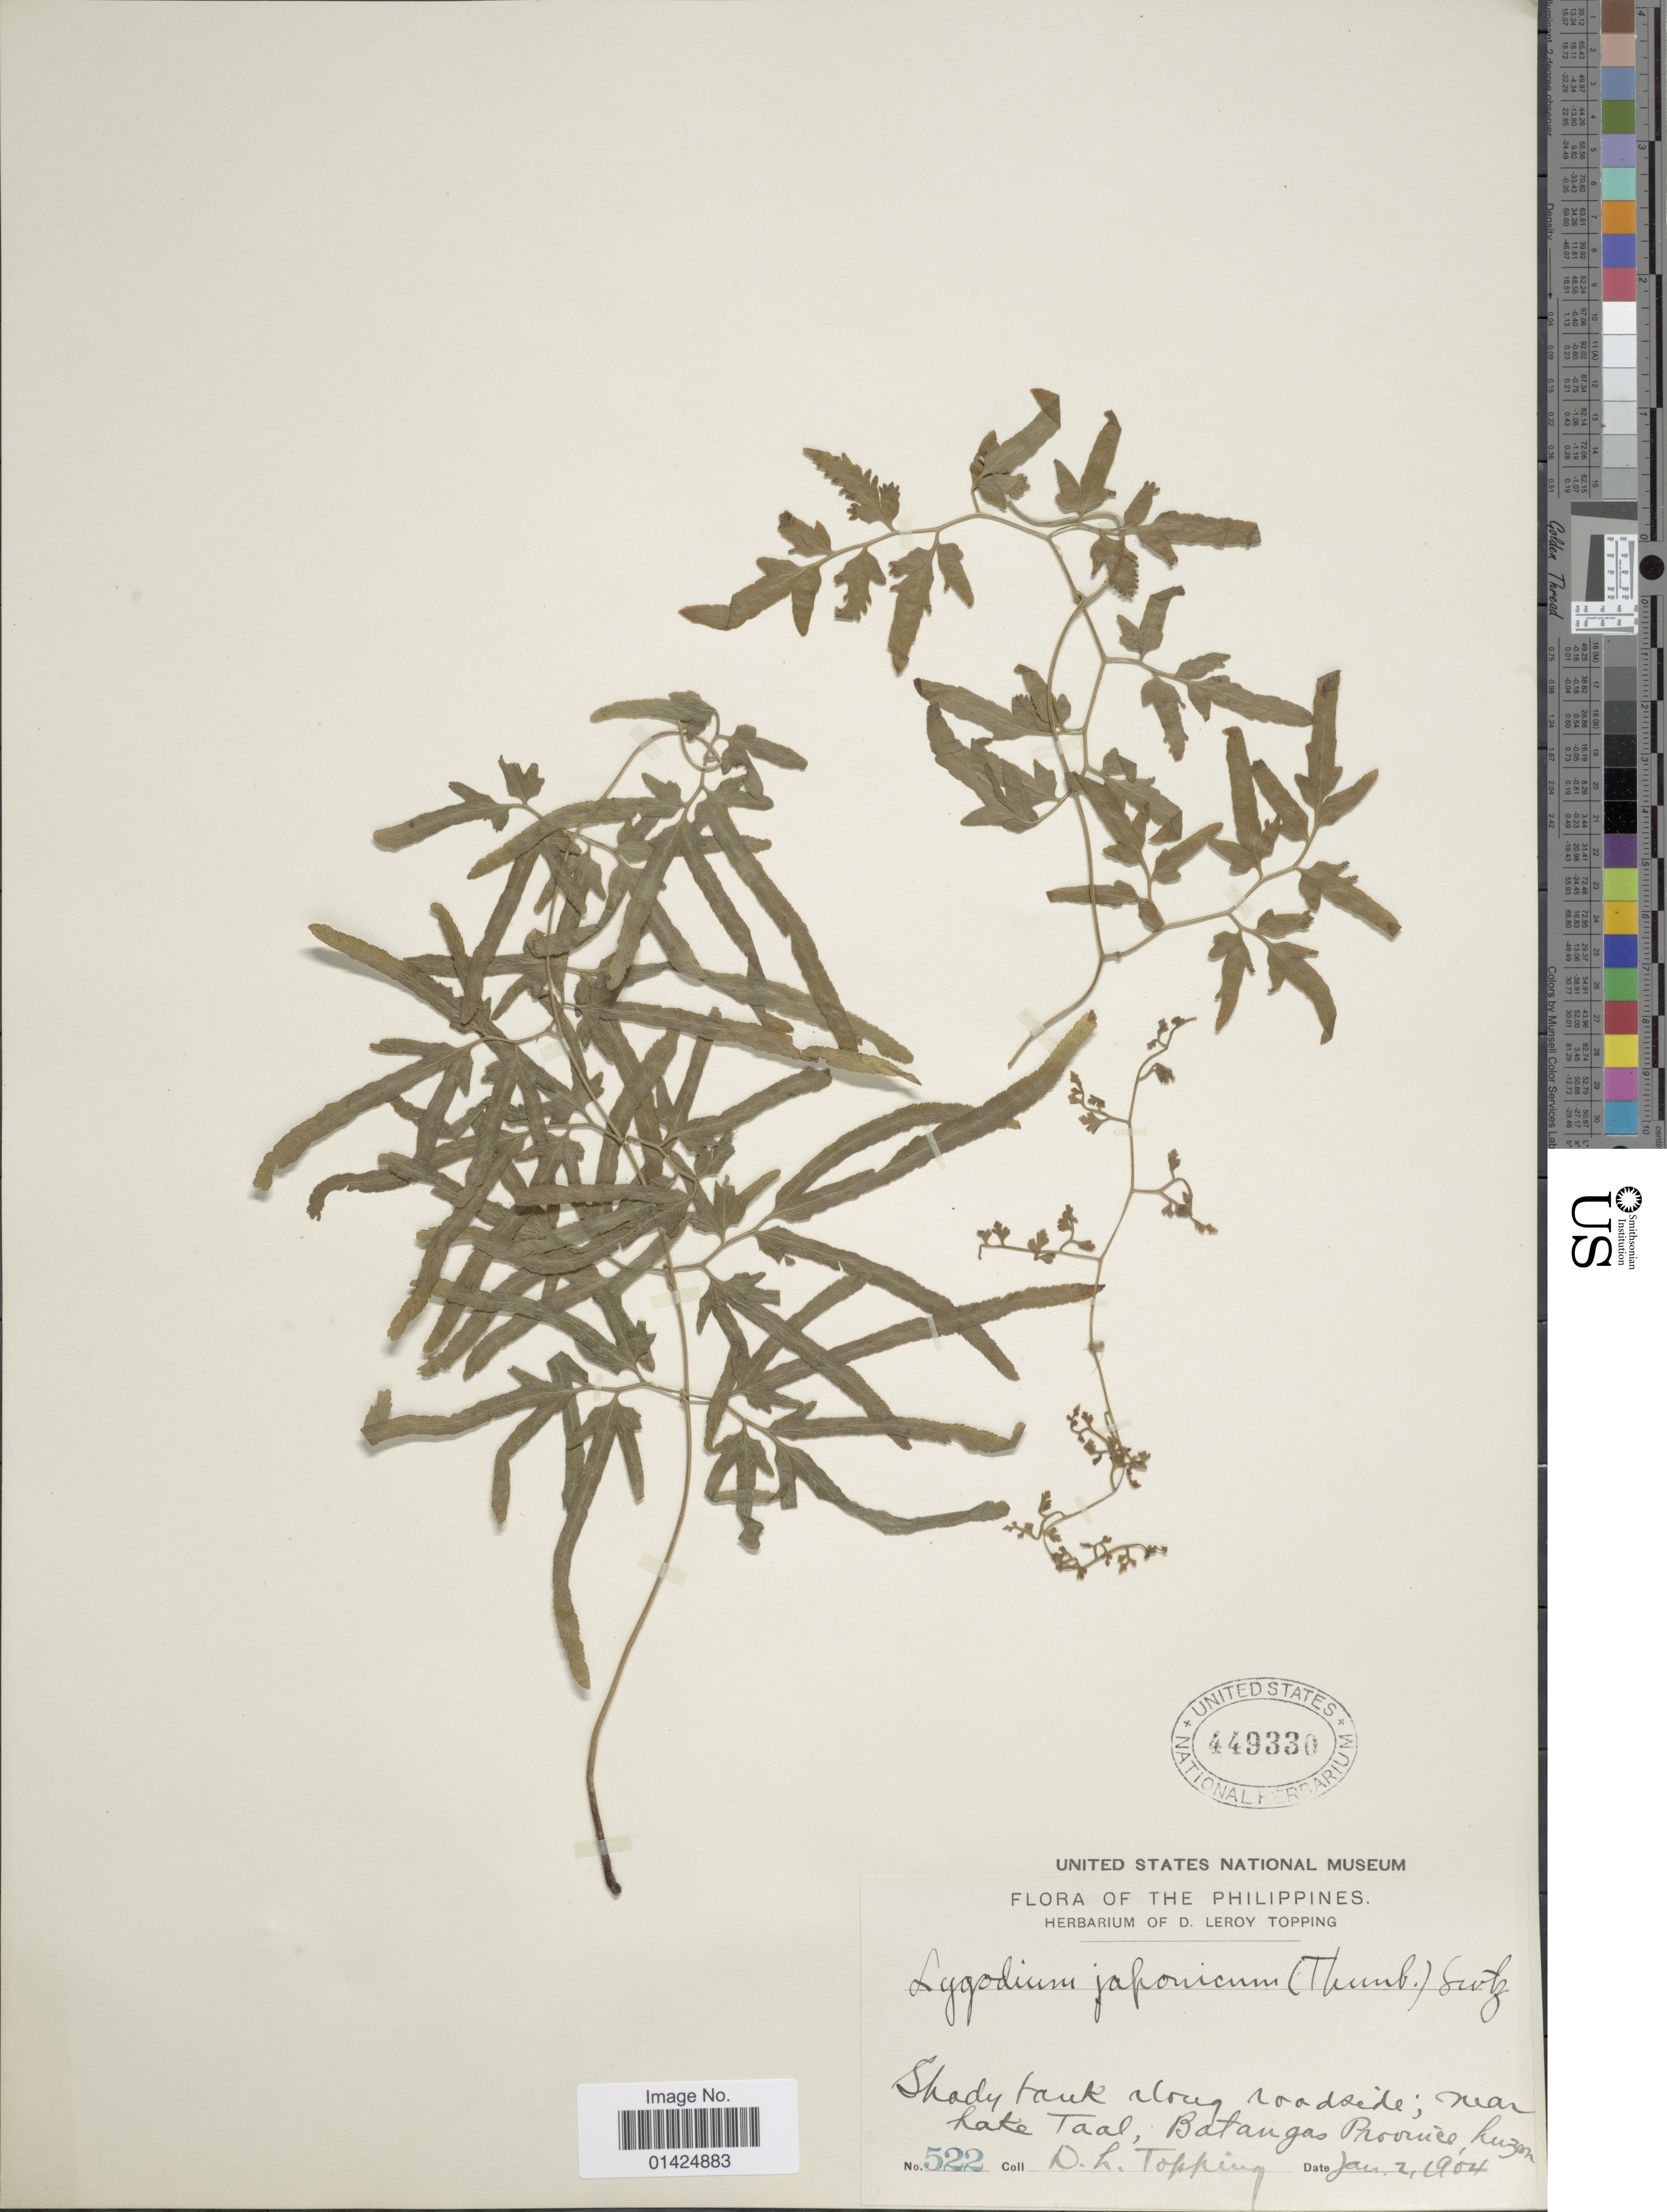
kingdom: Plantae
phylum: Tracheophyta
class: Polypodiopsida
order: Schizaeales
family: Lygodiaceae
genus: Lygodium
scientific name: Lygodium japonicum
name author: (Thunb.) Sw.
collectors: D. L. Topping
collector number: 522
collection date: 1904-01-02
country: Philippines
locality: Along roadside; near Lake Taal, Batangas Province, Luzon.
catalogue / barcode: US 449330